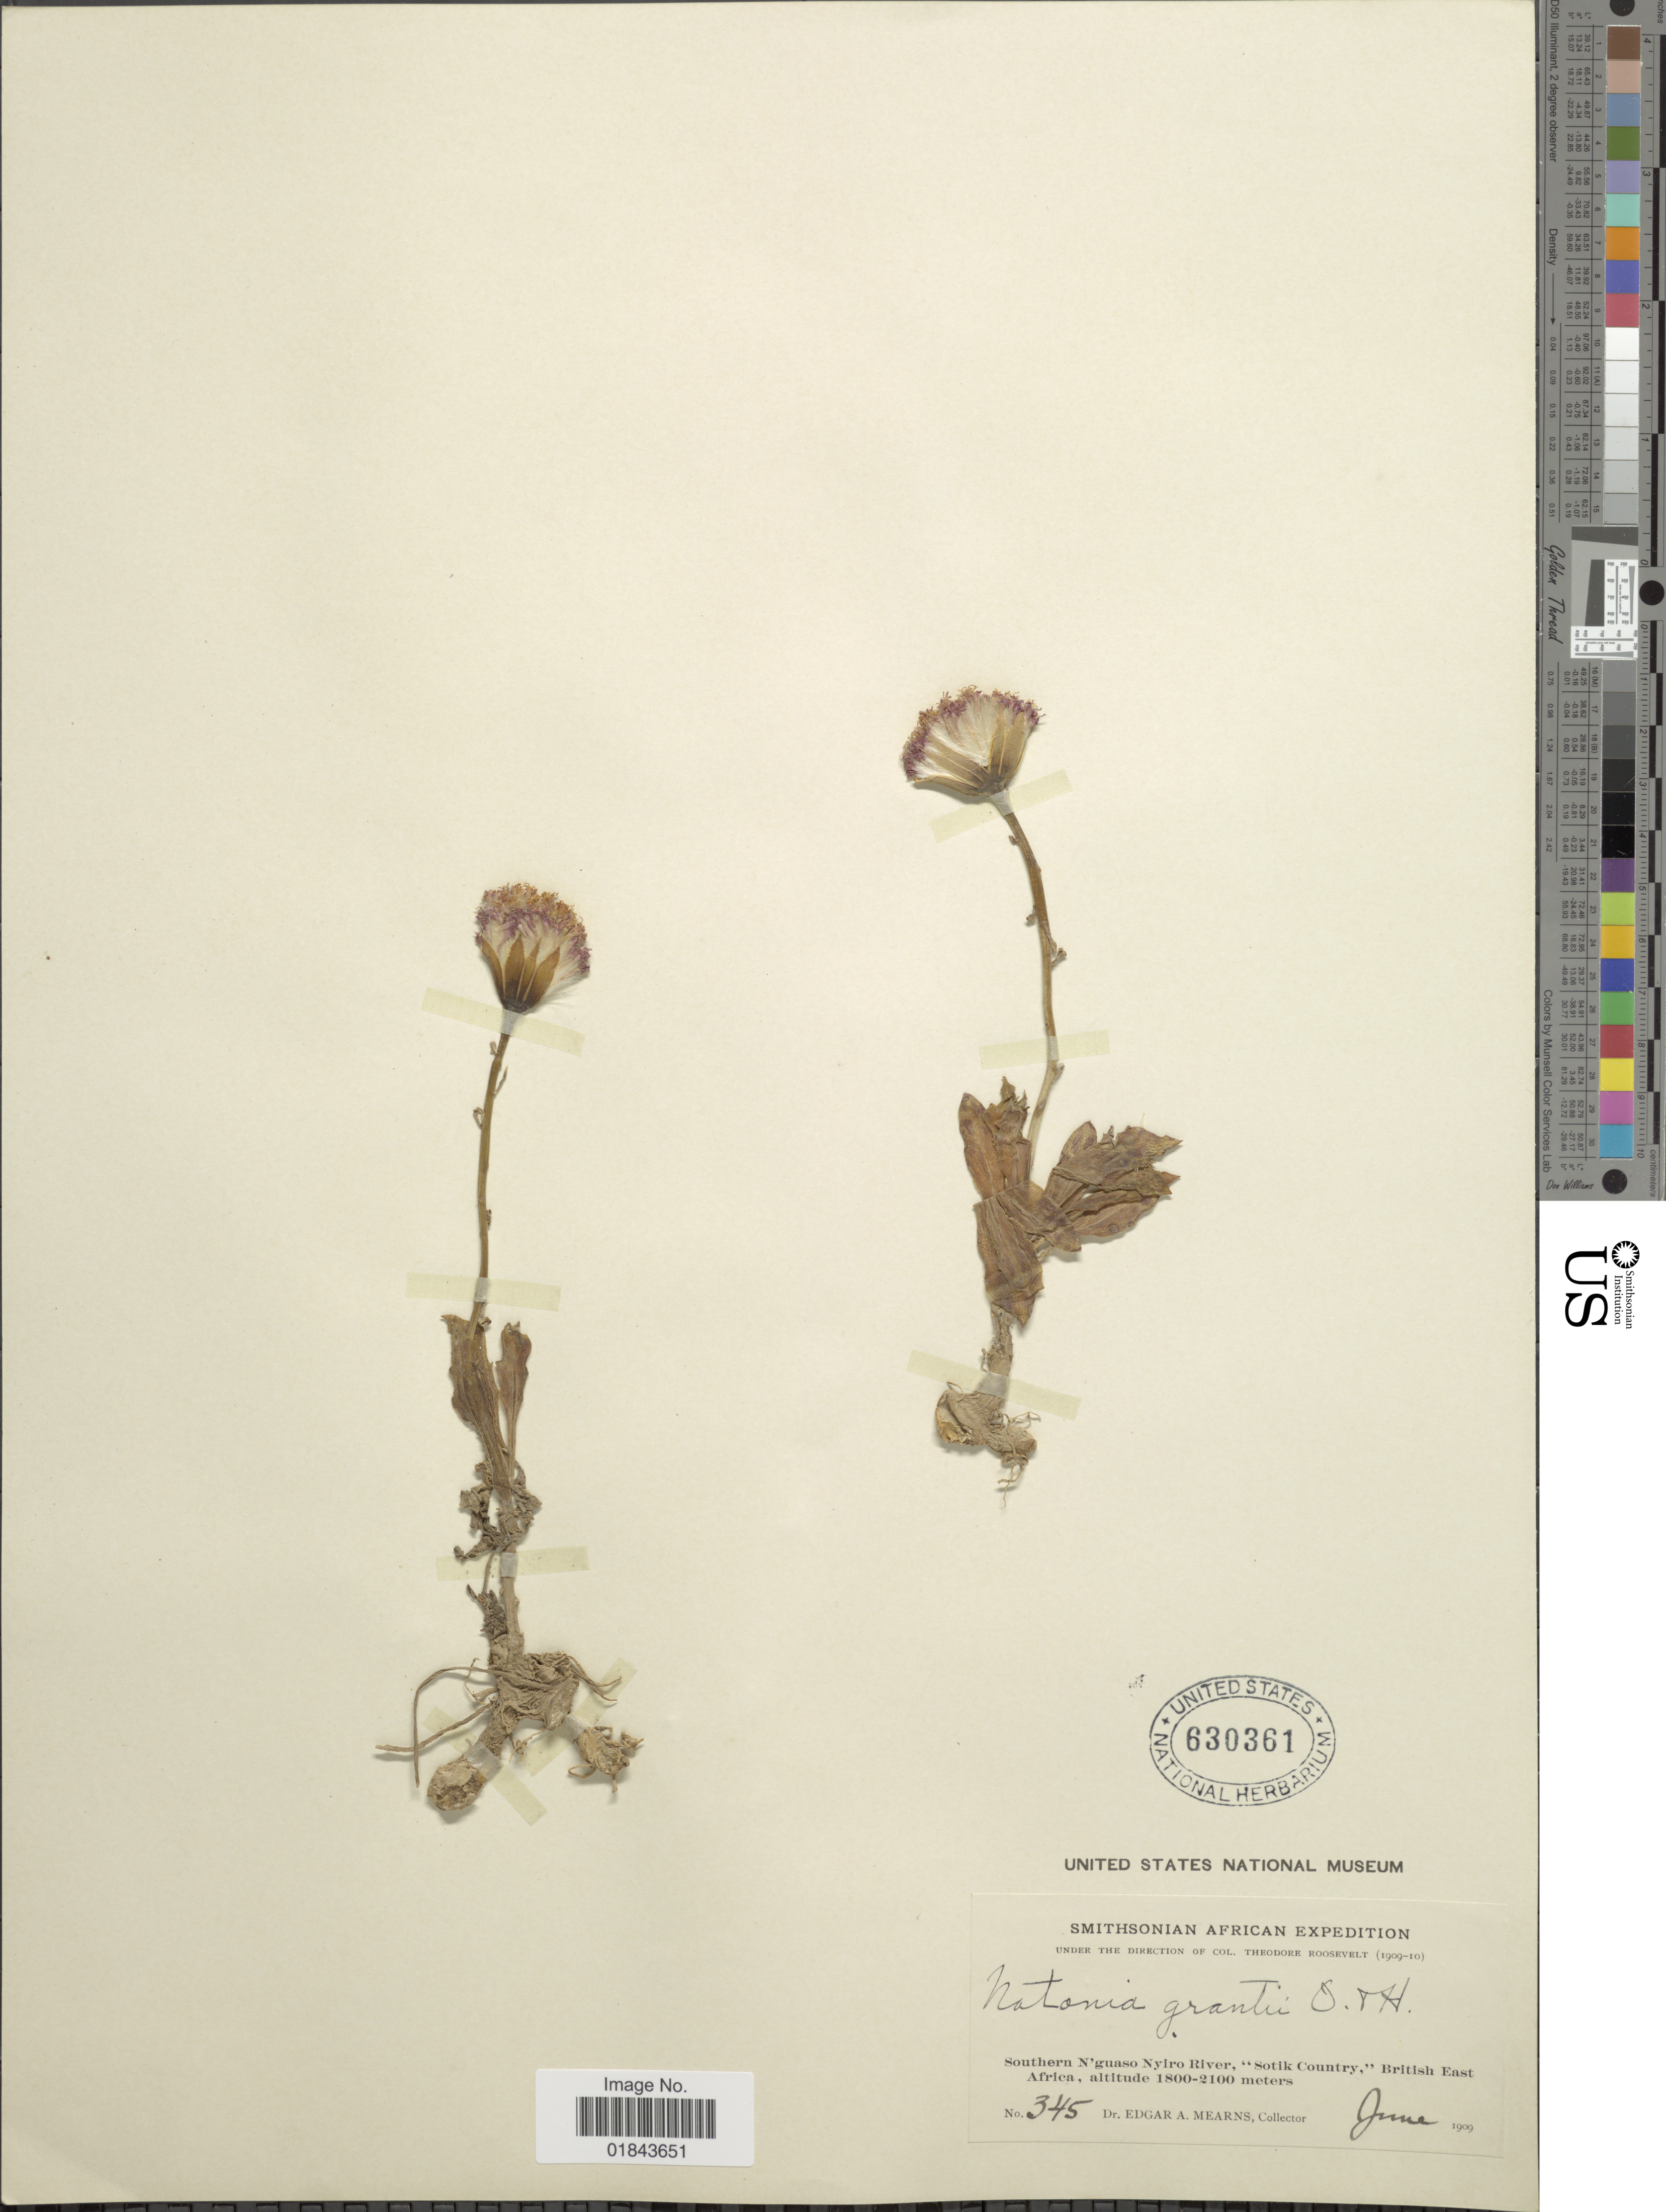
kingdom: Plantae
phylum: Tracheophyta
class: Magnoliopsida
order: Asterales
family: Asteraceae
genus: Notonia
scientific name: Notonia grantii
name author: Oliv. & Hieron.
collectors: E. A. Mearns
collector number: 345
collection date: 1909-06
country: Kenya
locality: African, Southern N' guaso Nyiro River, " Sotik Country" , British East Africa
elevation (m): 1800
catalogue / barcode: US 630361